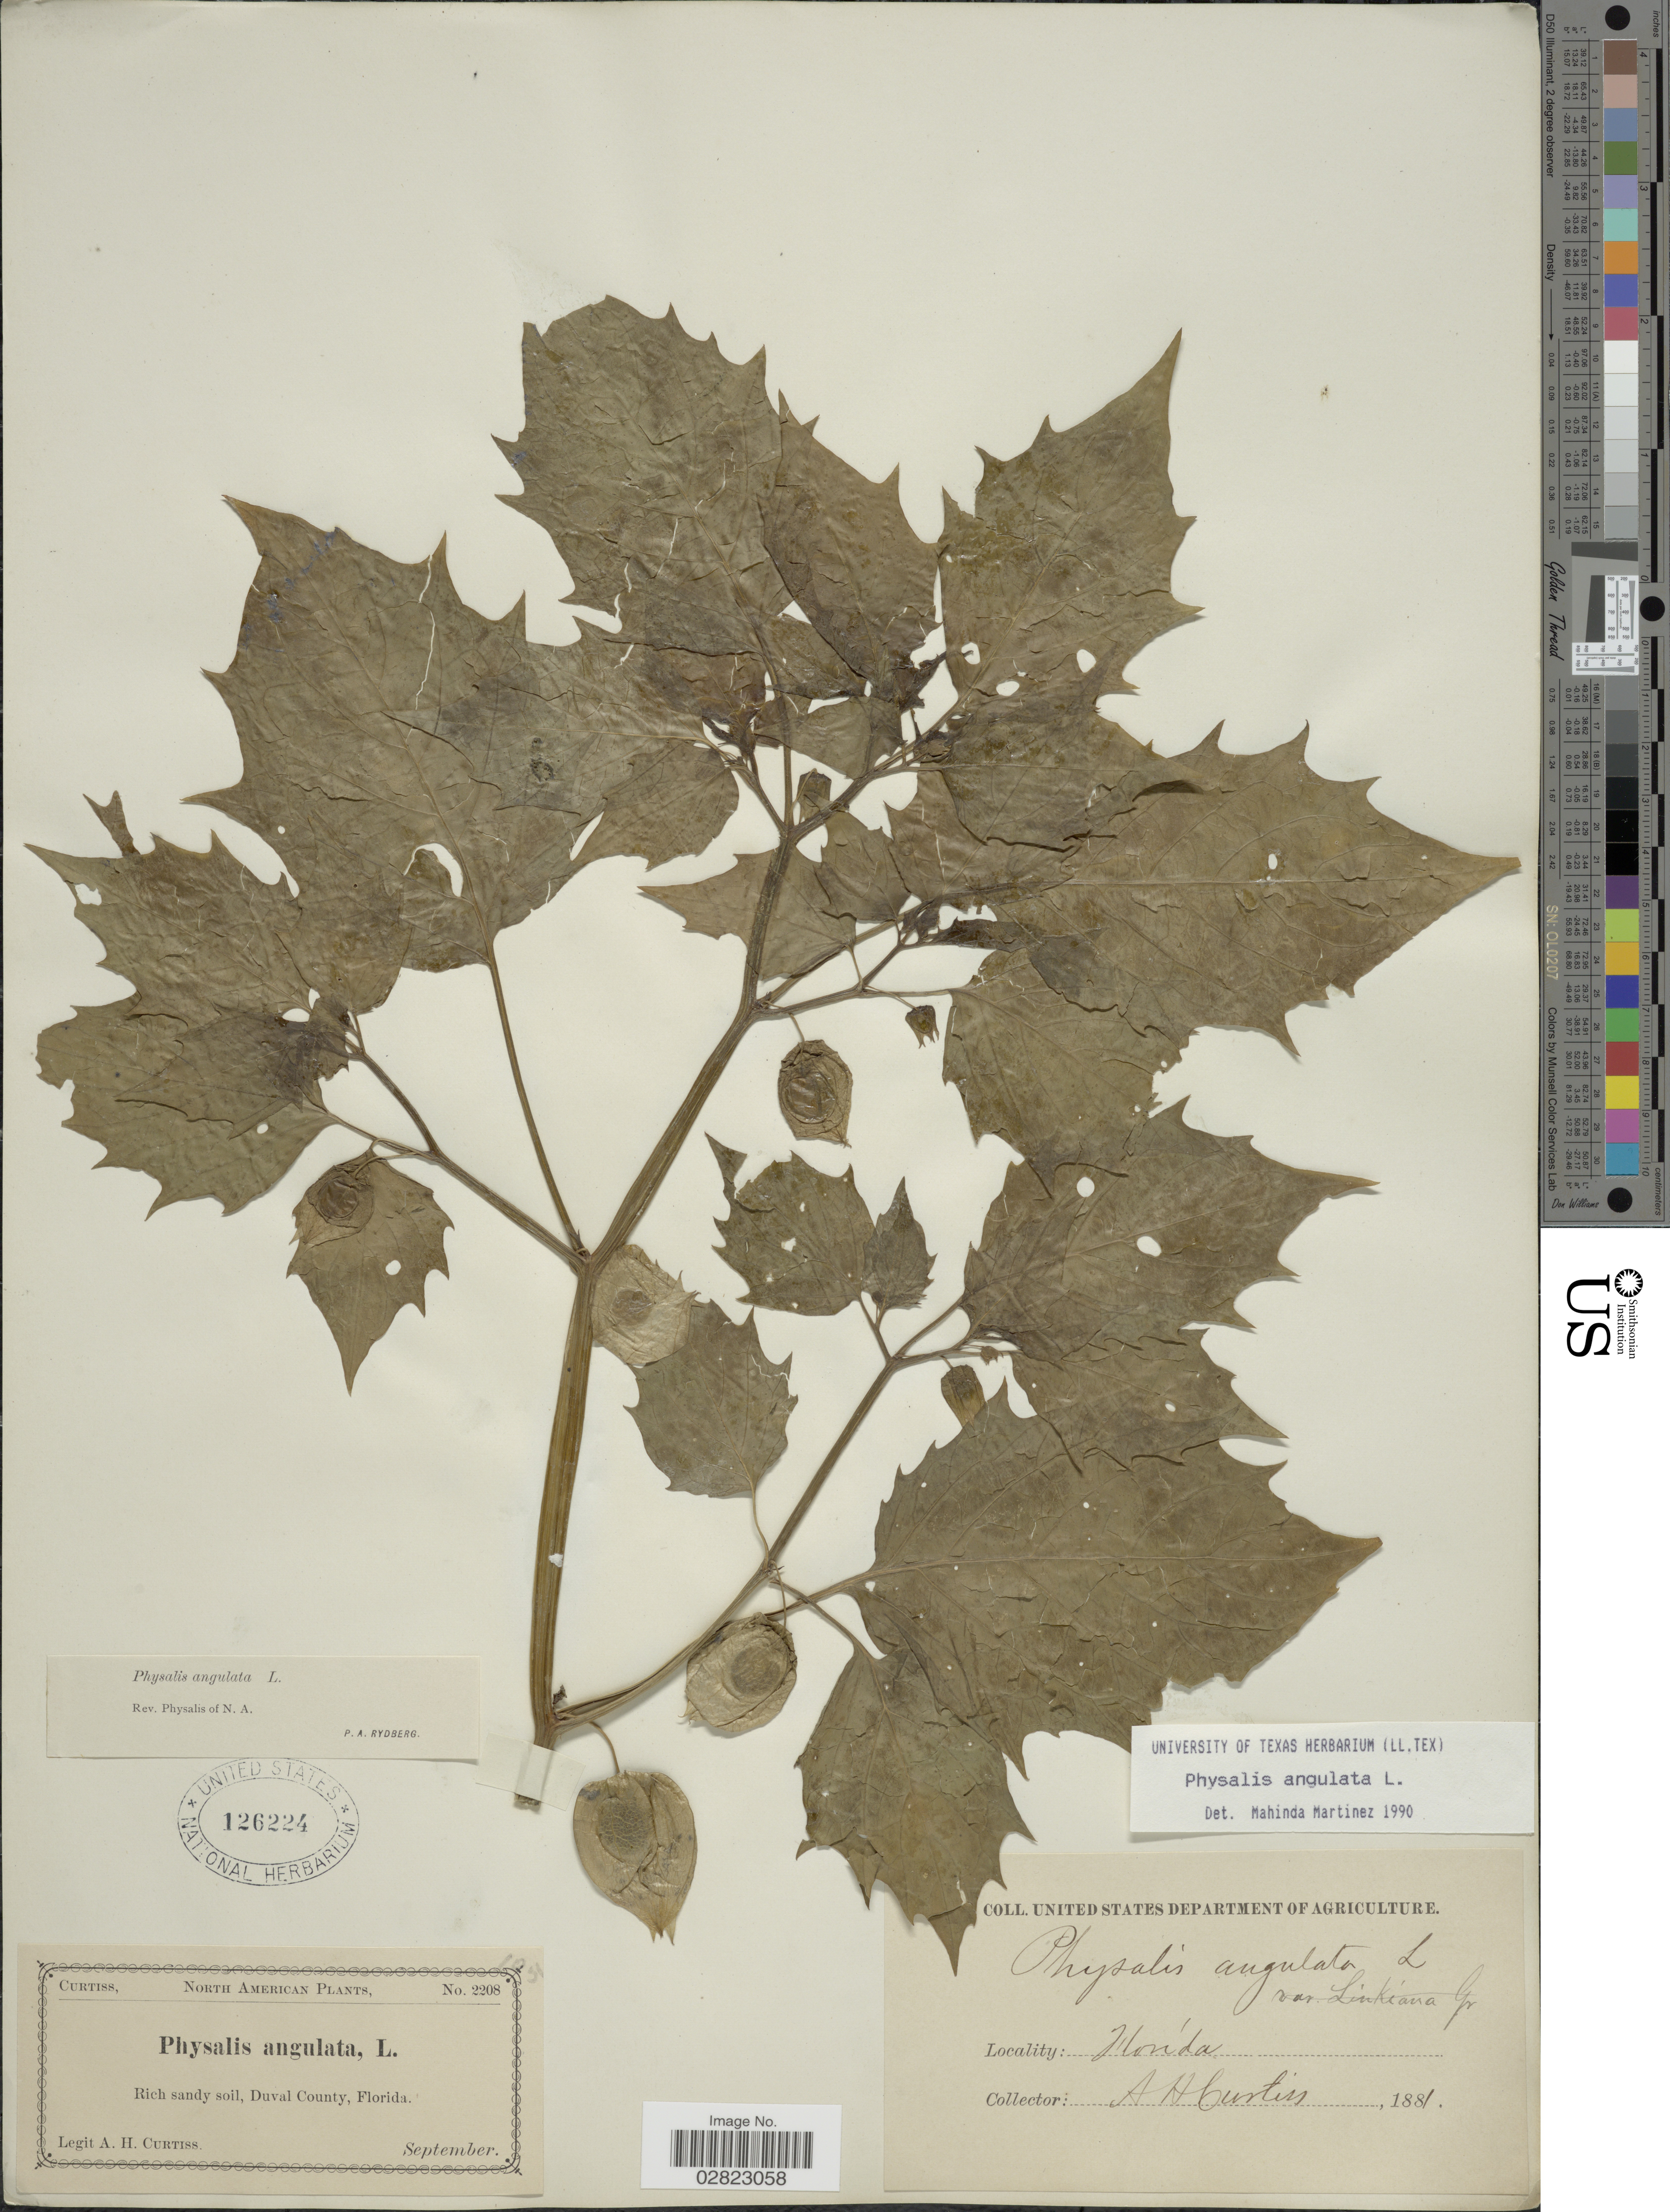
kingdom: Plantae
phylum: Tracheophyta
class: Magnoliopsida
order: Solanales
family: Solanaceae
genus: Physalis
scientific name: Physalis angulata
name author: L.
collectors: A. H. Curtiss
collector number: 2208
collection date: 1881-09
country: United States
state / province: Florida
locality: Rich and sandy soil, Duval County.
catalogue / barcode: US 126224